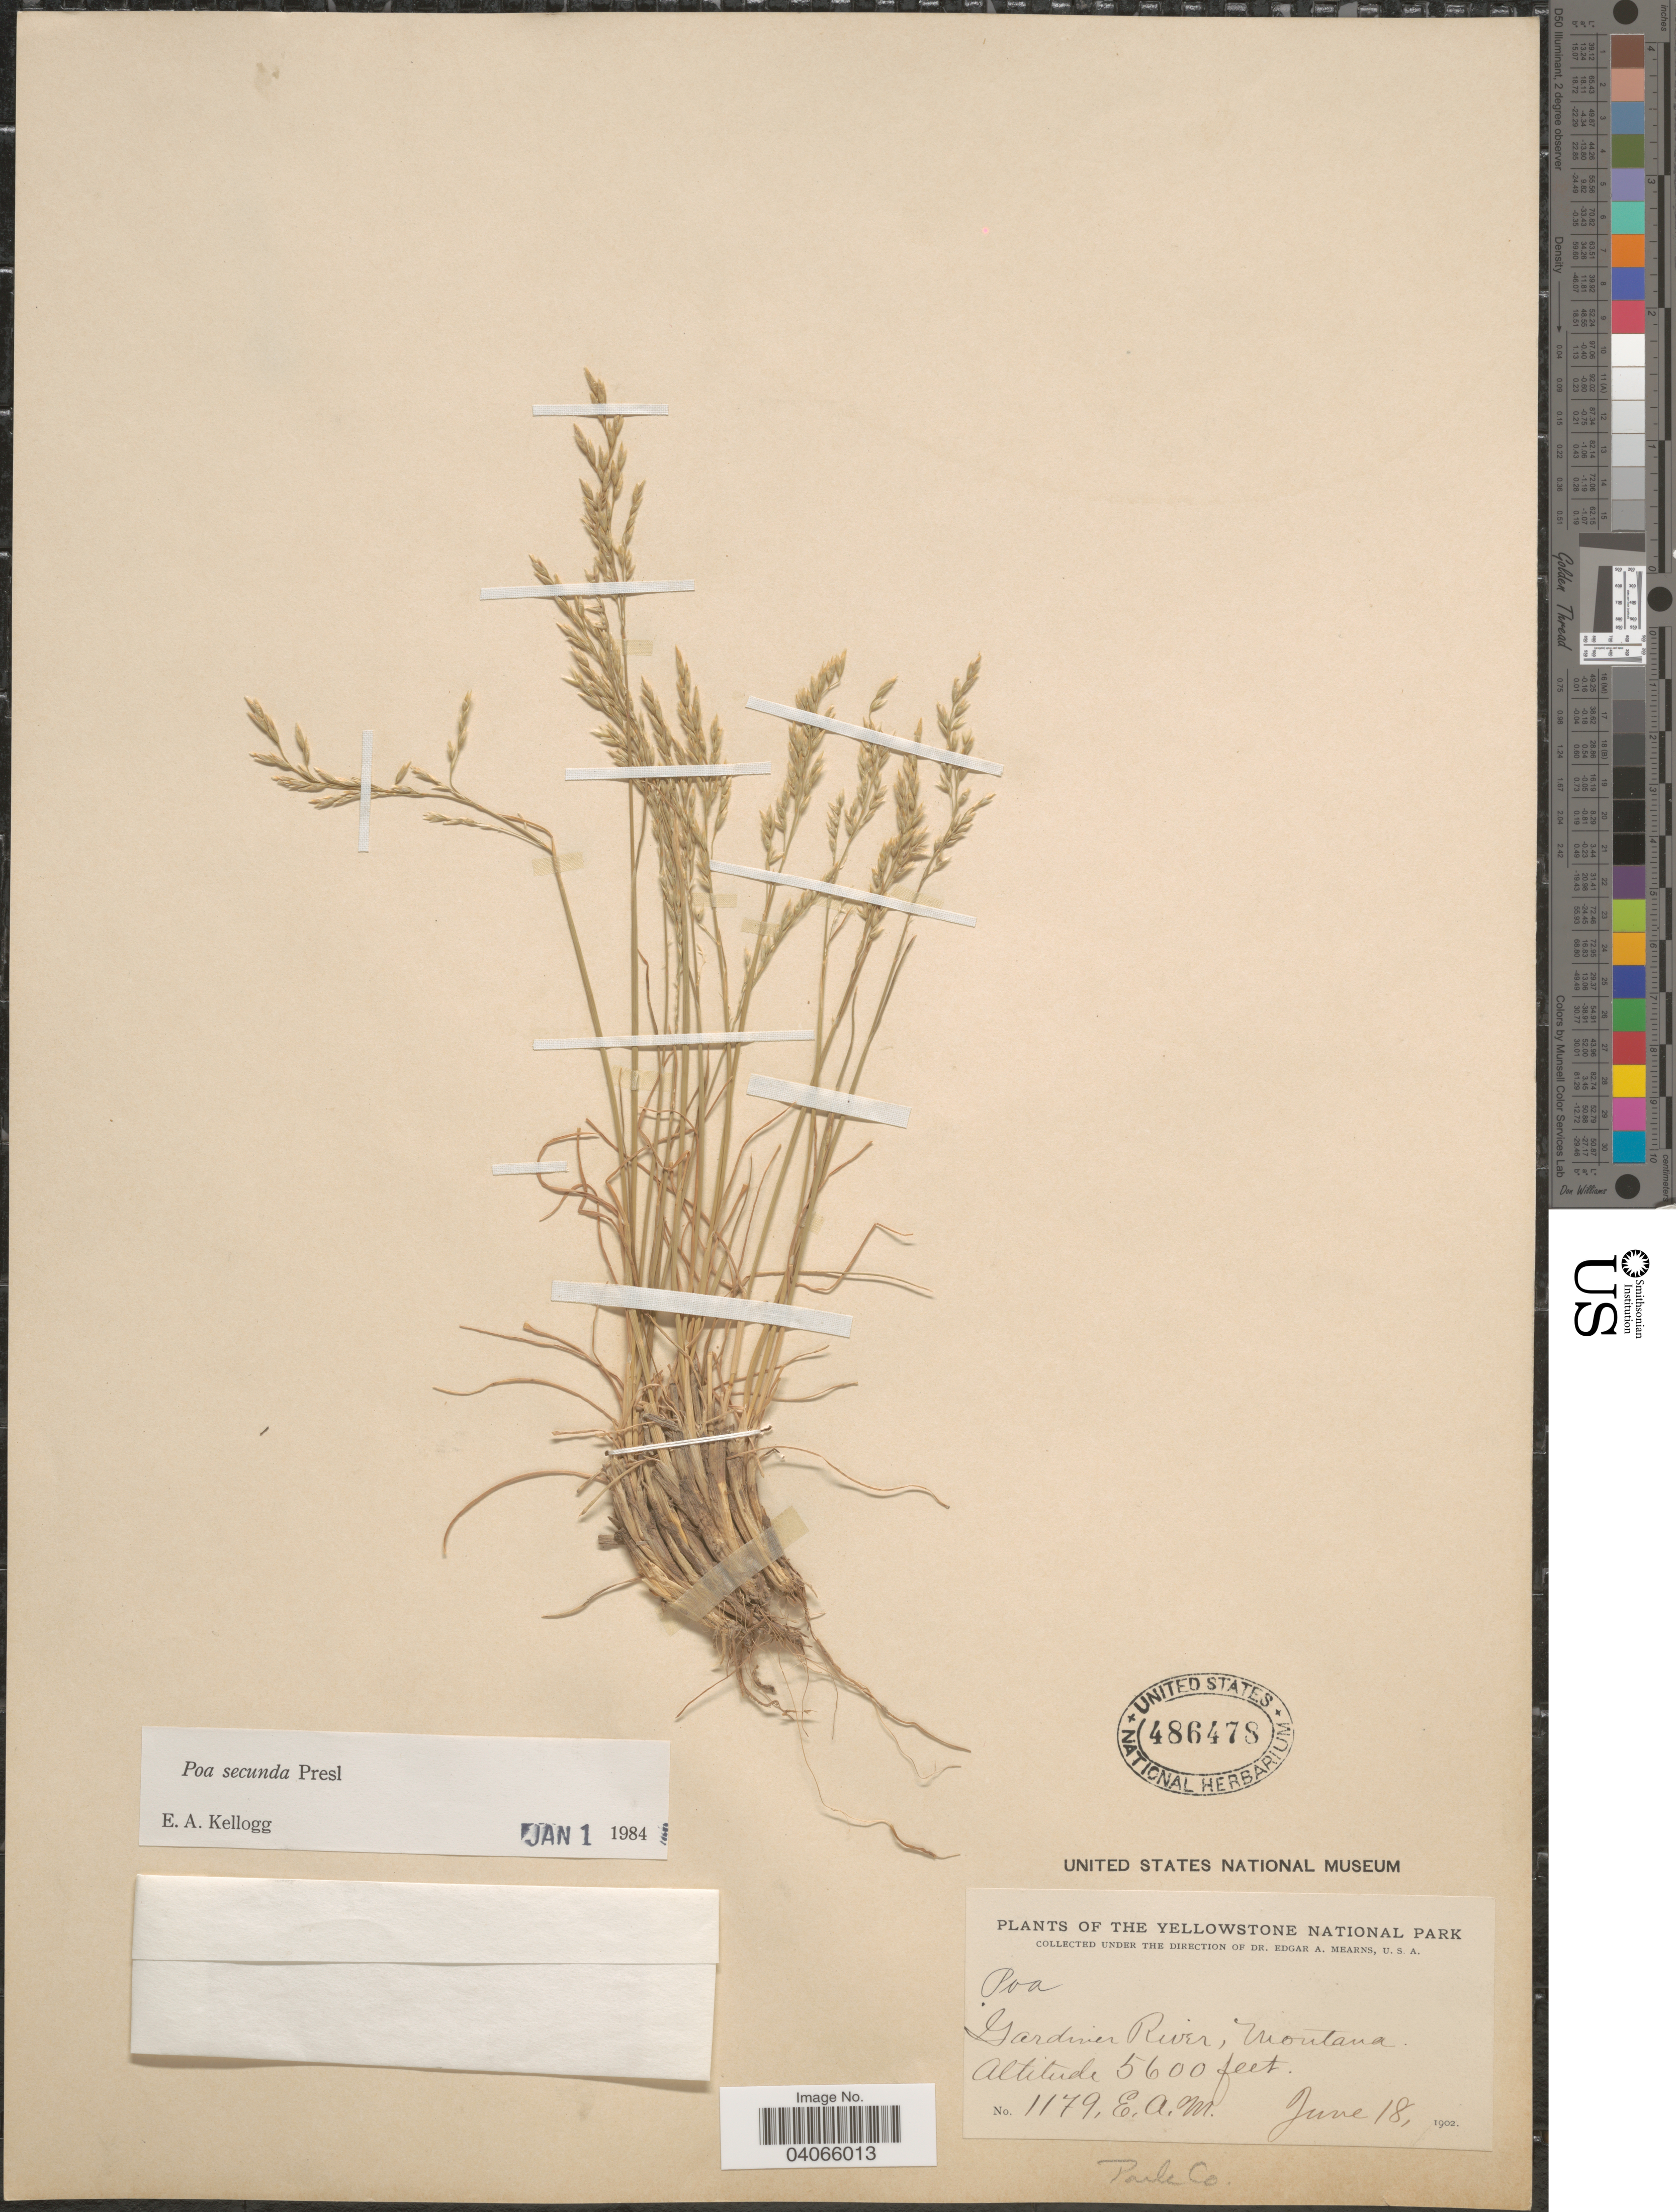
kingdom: Plantae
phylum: Tracheophyta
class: Liliopsida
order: Poales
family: Poaceae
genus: Poa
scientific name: Poa secunda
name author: J. Presl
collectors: E. A. Mearns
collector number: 1179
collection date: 1902-06-18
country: United States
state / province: Montana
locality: The Yellowstone National Park. Gardiner River. Park Co.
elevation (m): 1707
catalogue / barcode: US 486478